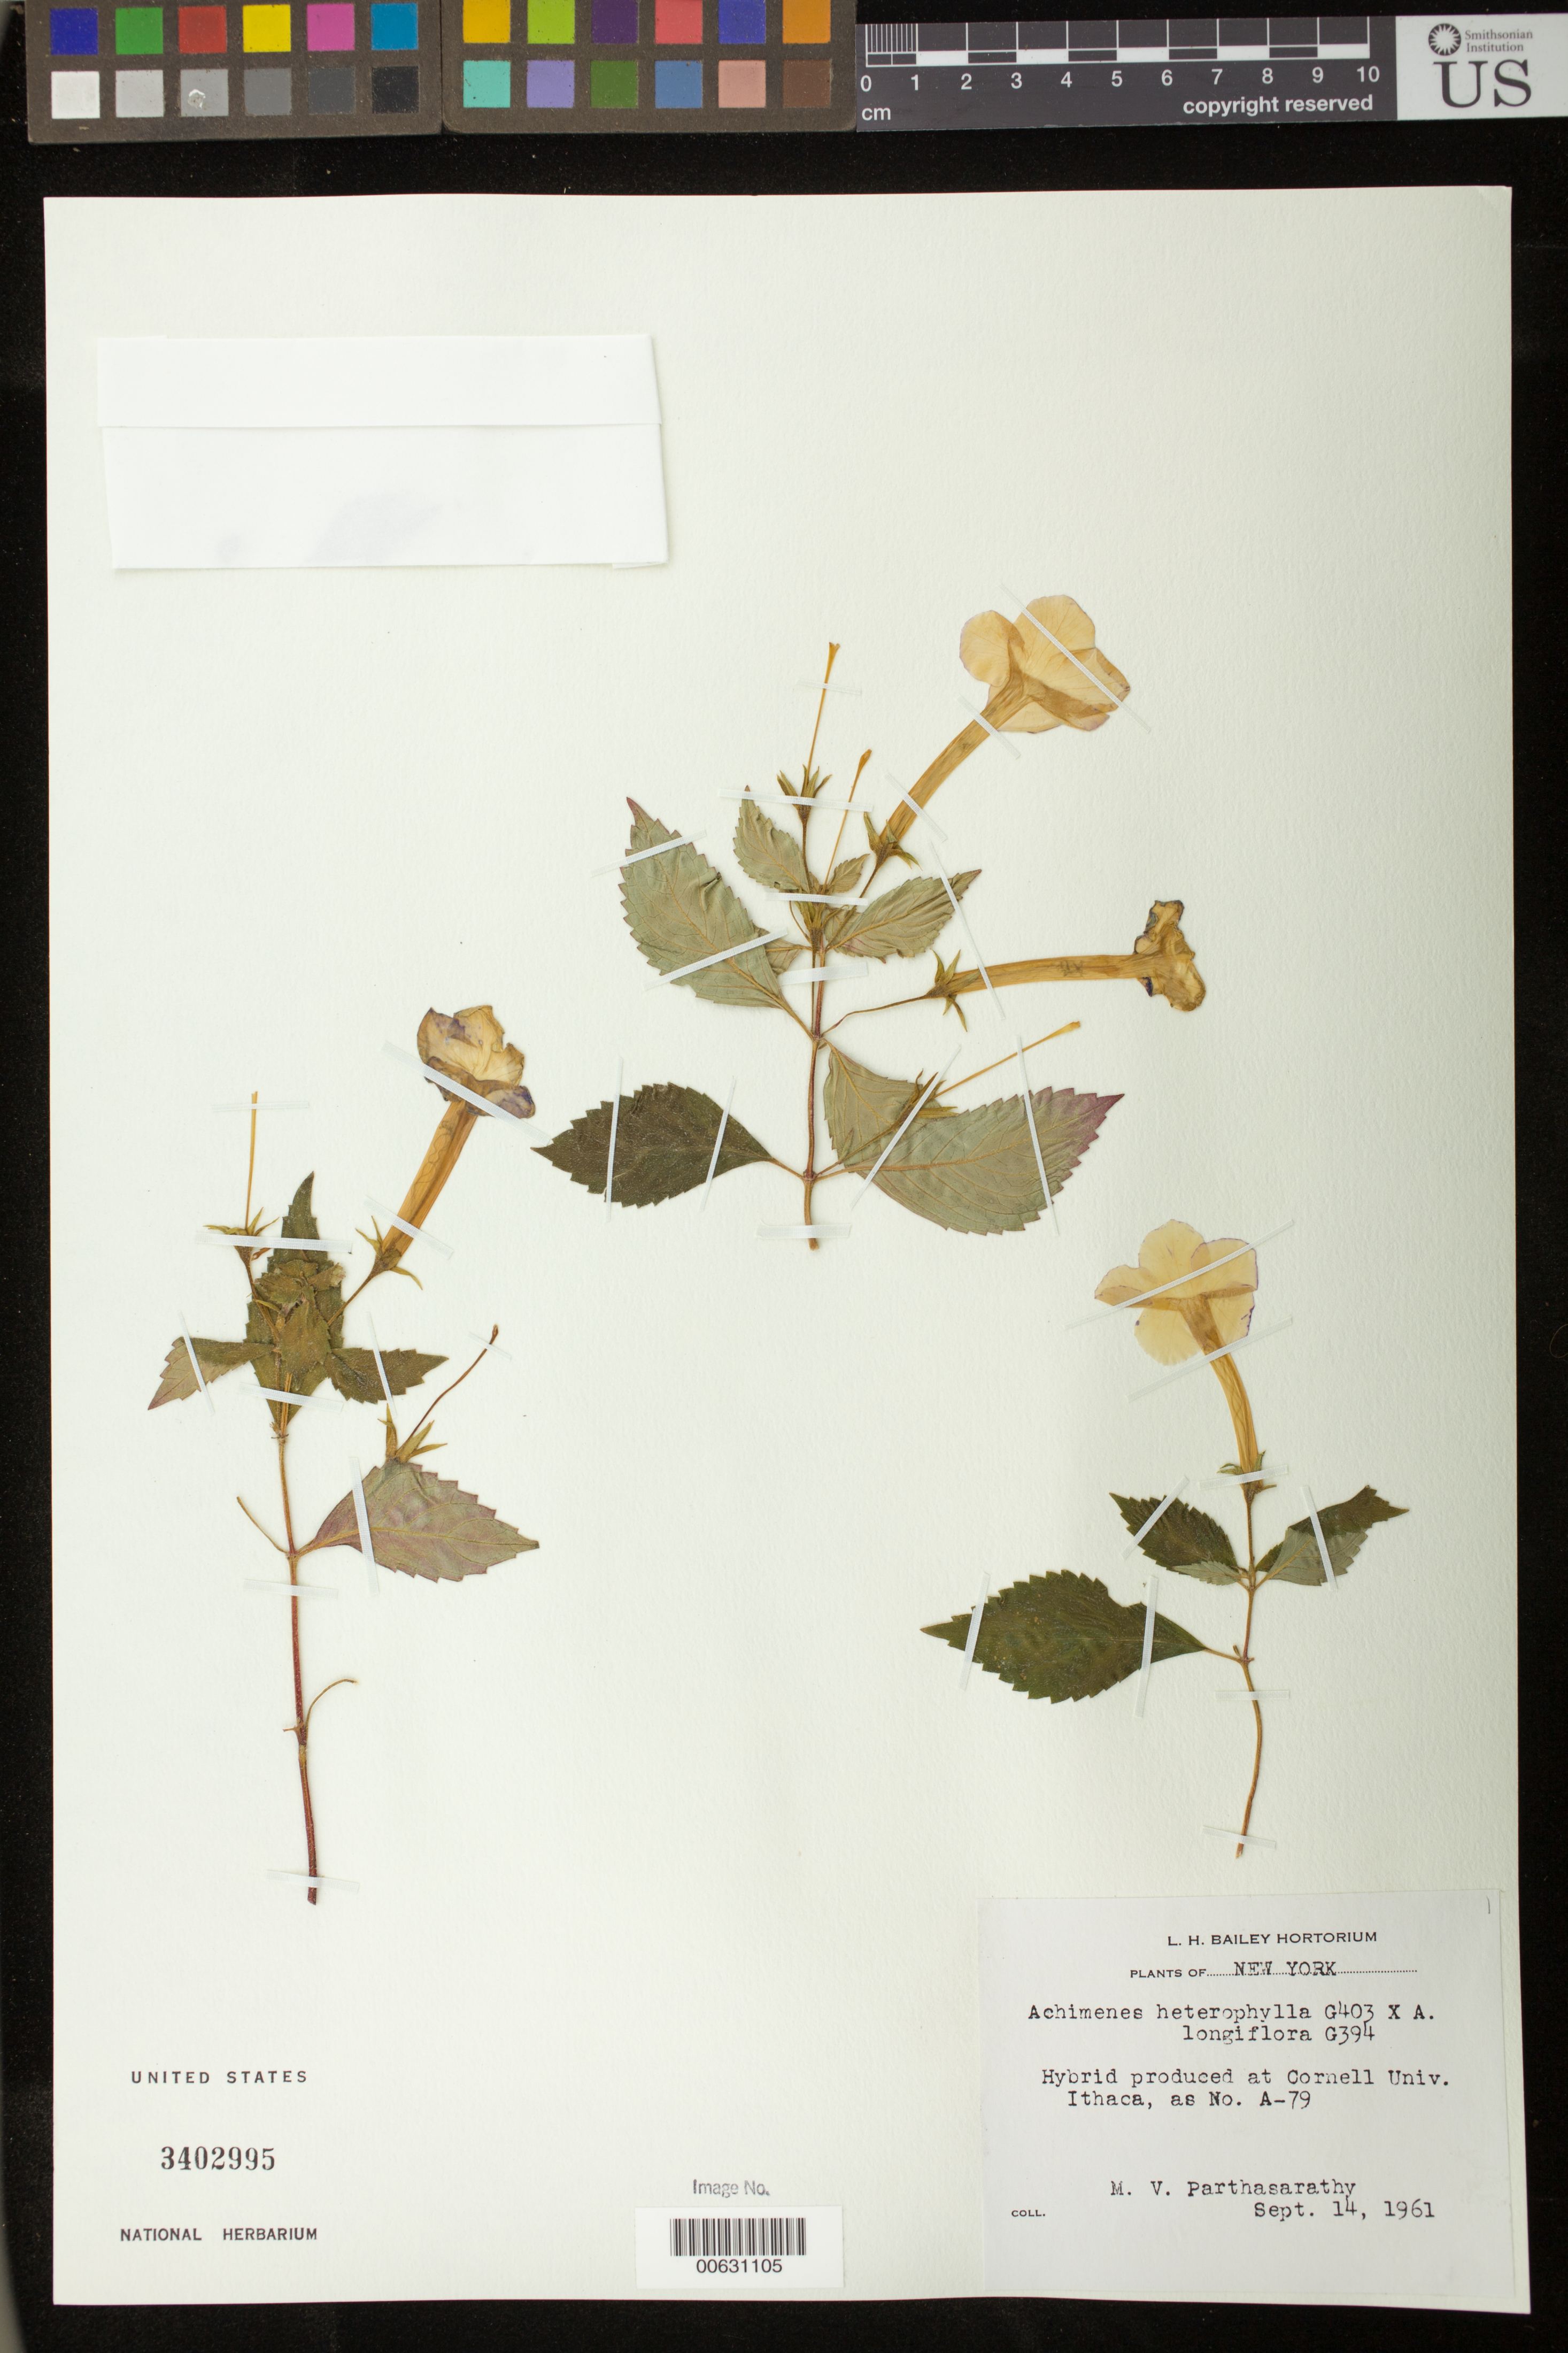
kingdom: Plantae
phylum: Tracheophyta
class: Magnoliopsida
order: Lamiales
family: Gesneriaceae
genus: Achimenes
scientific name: Achimenes hybrid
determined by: Skog, Laurence E.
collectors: M. Parthasarathy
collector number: s.n. [A-79]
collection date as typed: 14 Sep 1961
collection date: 1961-09-14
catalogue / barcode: US 3402995